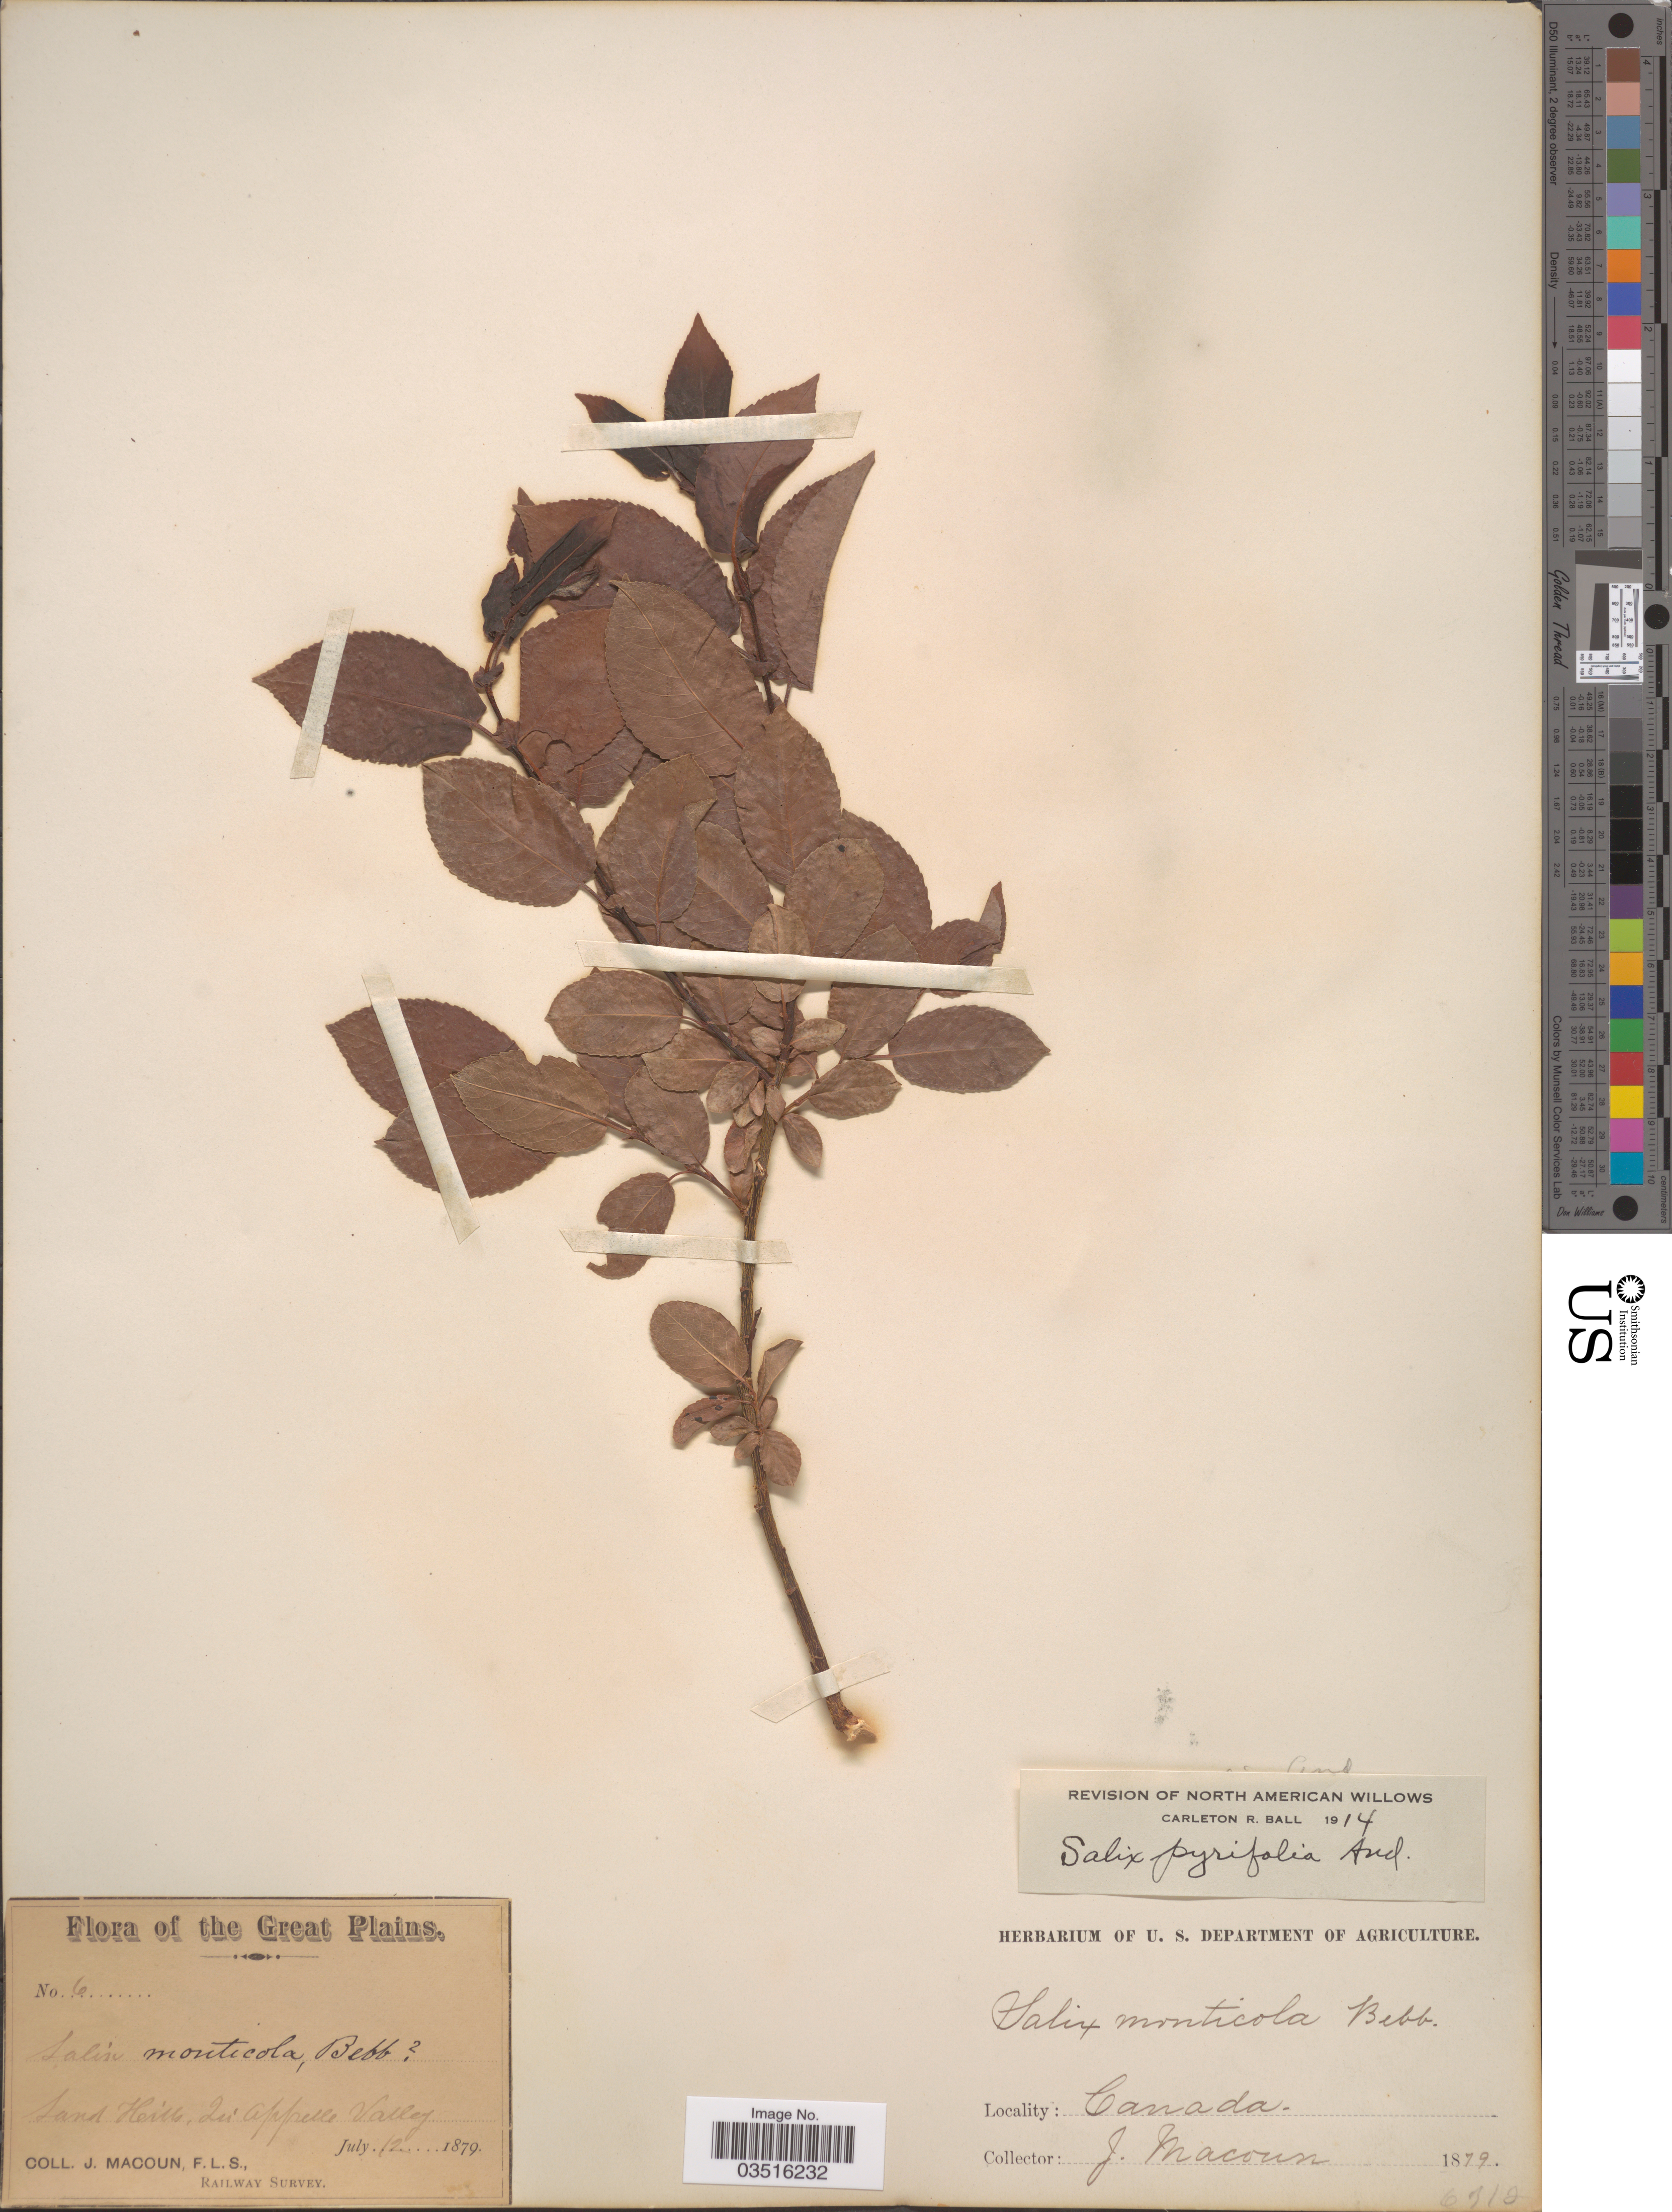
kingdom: Plantae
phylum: Tracheophyta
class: Magnoliopsida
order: Malpighiales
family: Salicaceae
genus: Salix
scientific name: Salix pyrifolia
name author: Ledeb.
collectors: J. Macoun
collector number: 6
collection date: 1879-07-12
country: Canada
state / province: Saskatchewan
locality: The Great Plains. Sand Hills, Qui Appelle Valley.